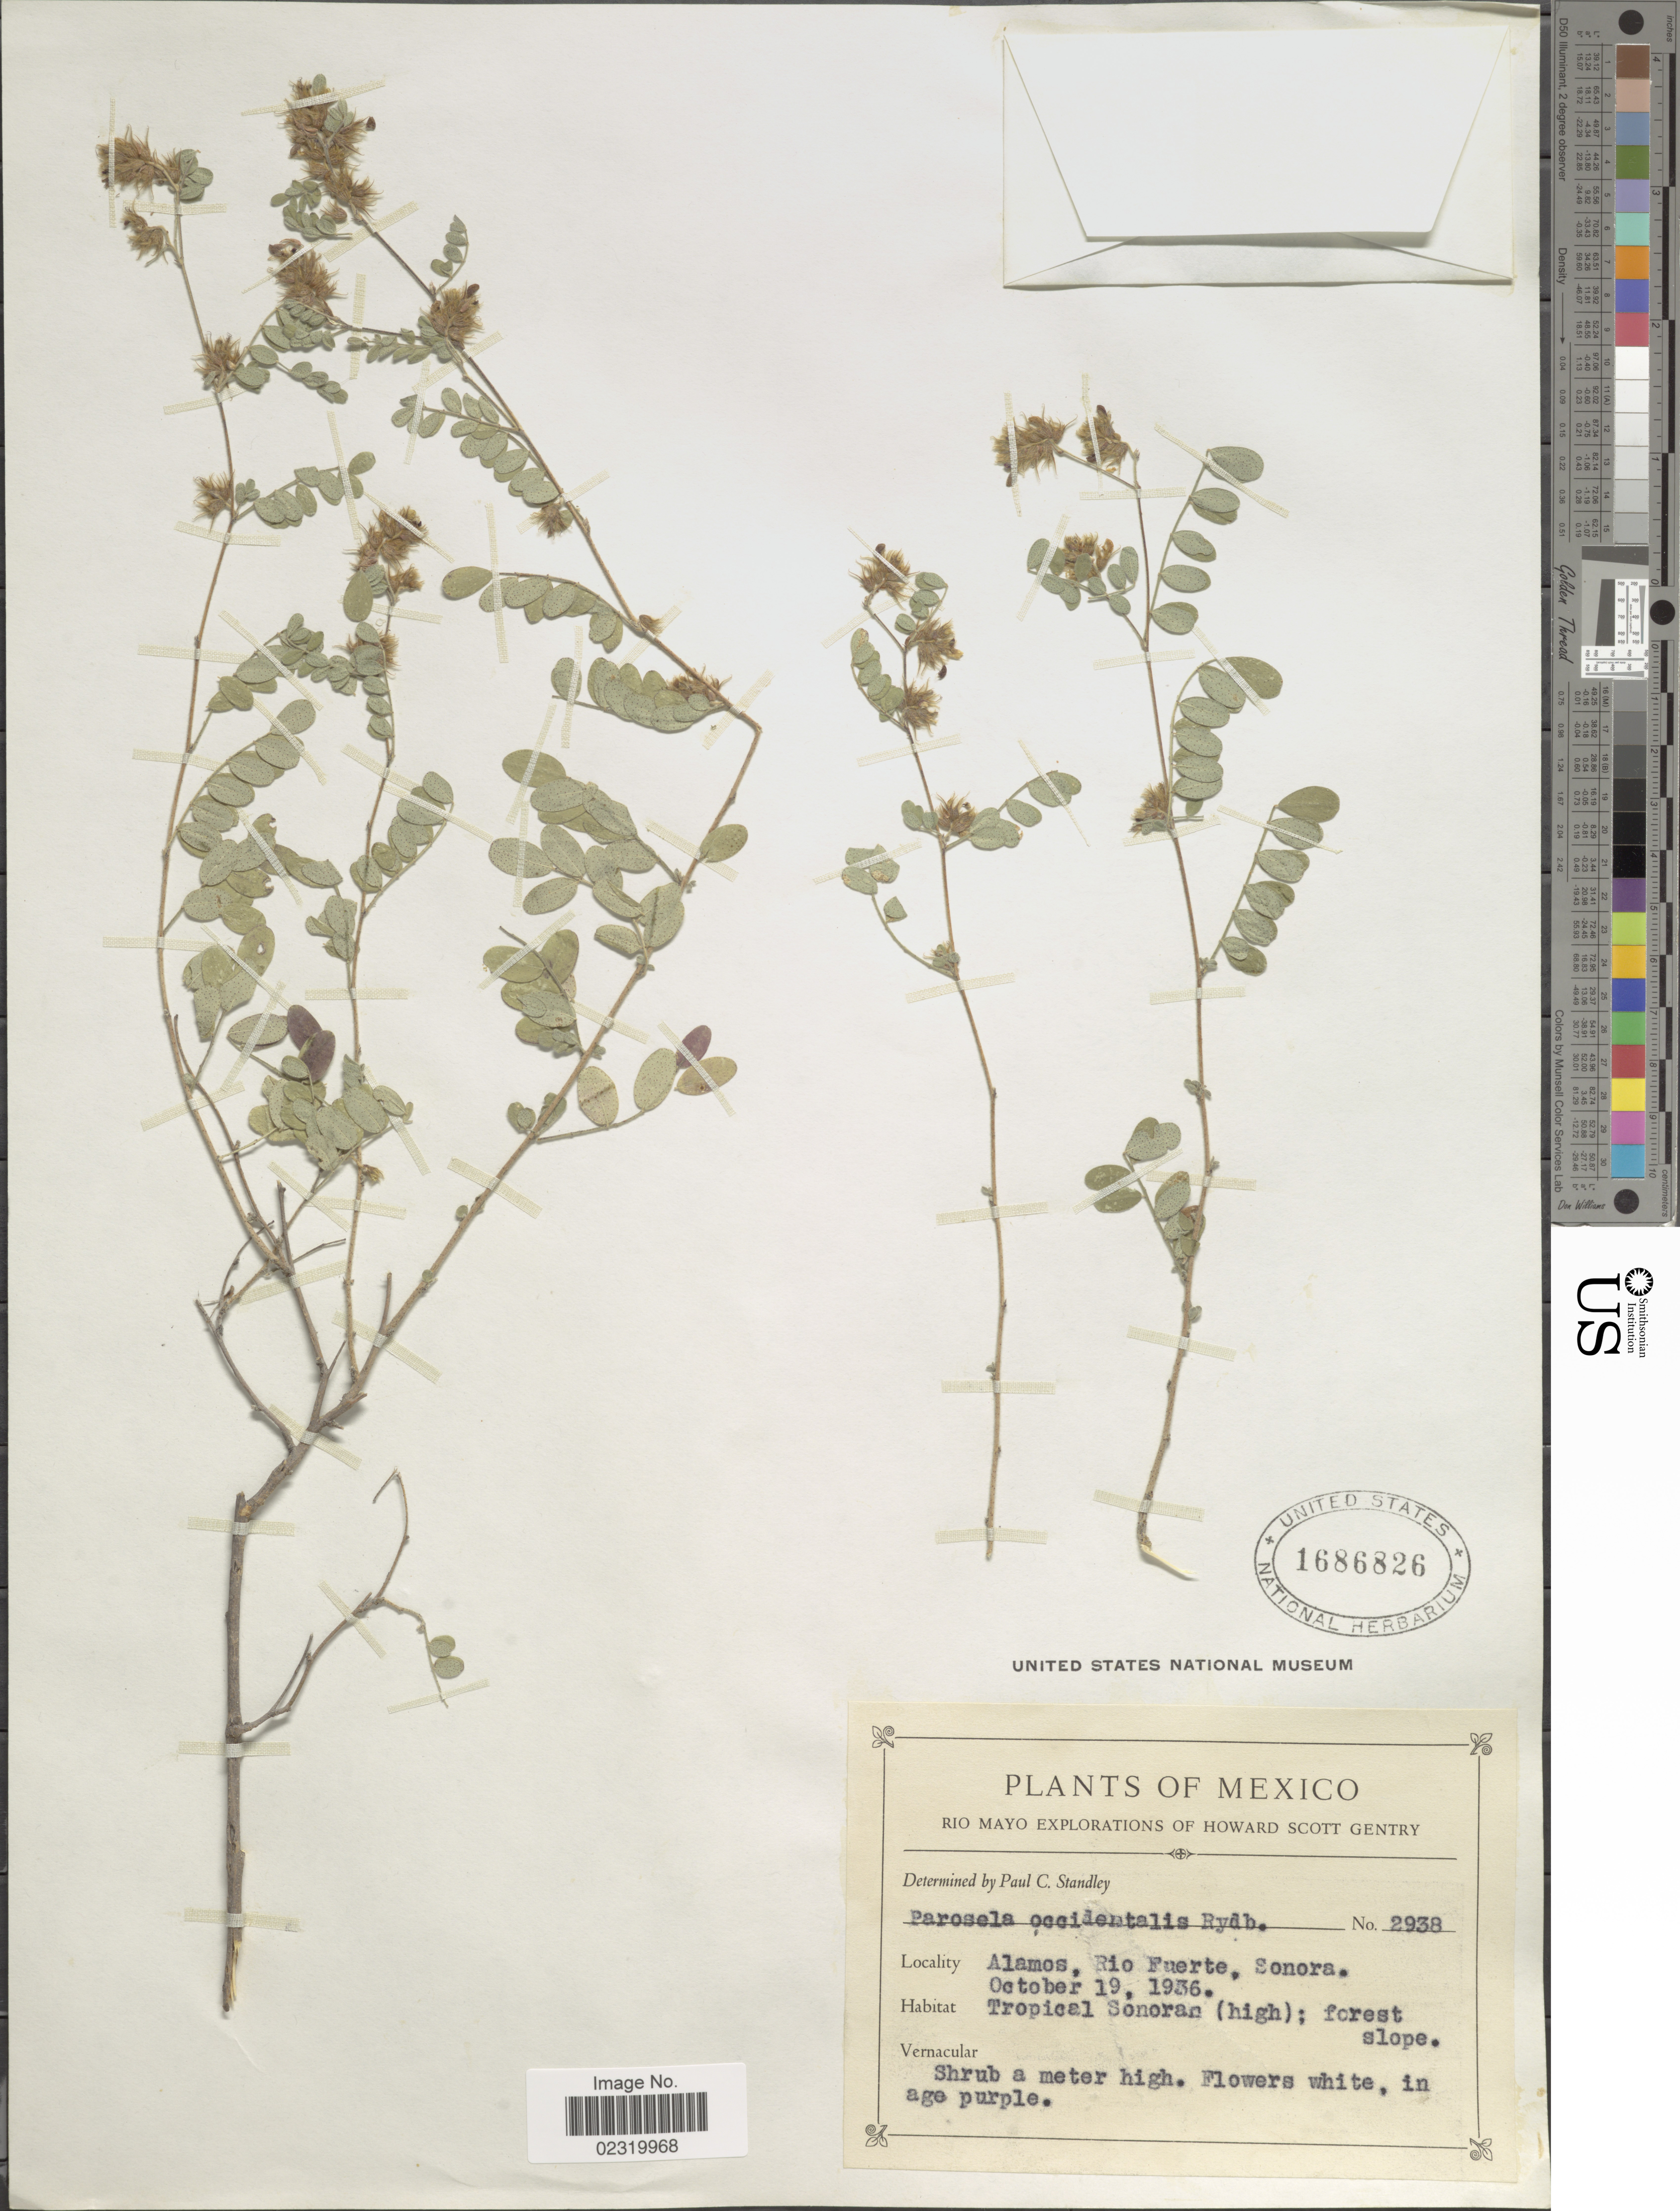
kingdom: Plantae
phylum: Tracheophyta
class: Magnoliopsida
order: Fabales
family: Fabaceae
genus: Dalea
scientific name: Dalea occidentalis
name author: (Rydb.) L. Riley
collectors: H. S. Gentry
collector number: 2938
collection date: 1936-10-19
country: Mexico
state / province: Sonora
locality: Rio Mayo. Alamos, Rio Fuerte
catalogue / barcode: US 1686826